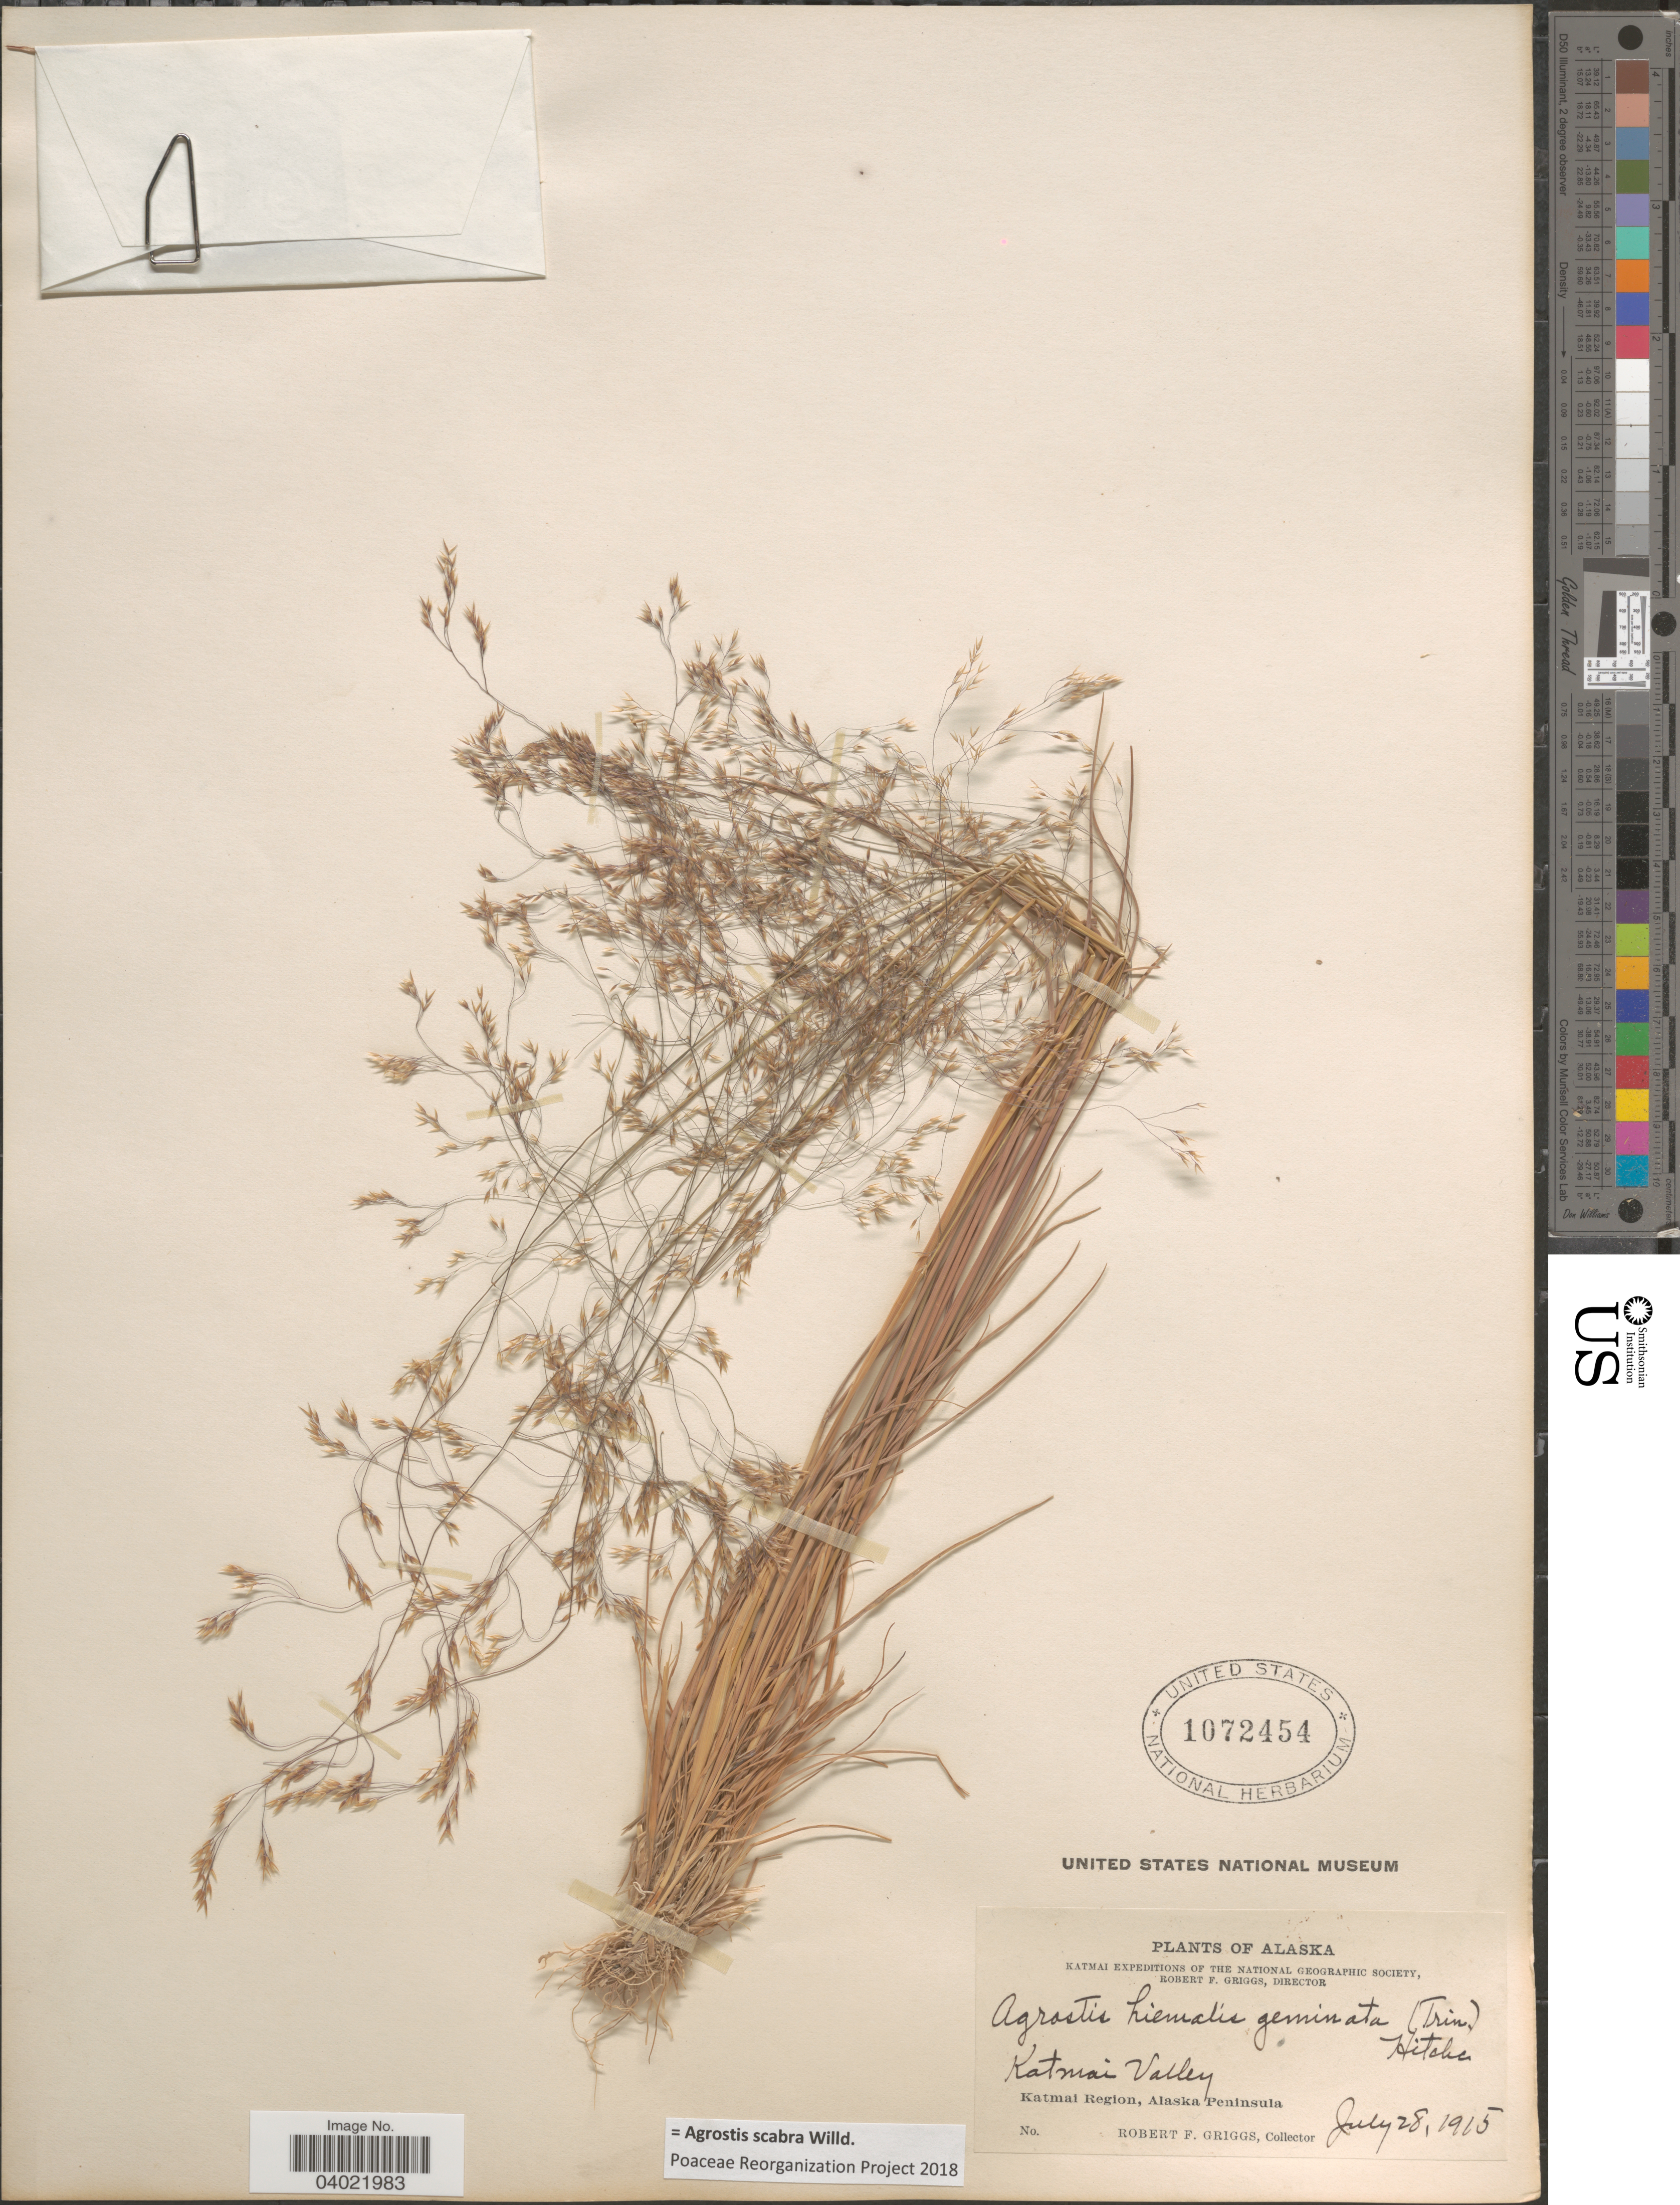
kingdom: Plantae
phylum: Tracheophyta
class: Liliopsida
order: Poales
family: Poaceae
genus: Agrostis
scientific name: Agrostis scabra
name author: Willd.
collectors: R. F. Griggs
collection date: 1915-07-28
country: United States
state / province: Alaska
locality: Katmai Valley. Katmai Region, Alaska Peninsula.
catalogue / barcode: US 1072454